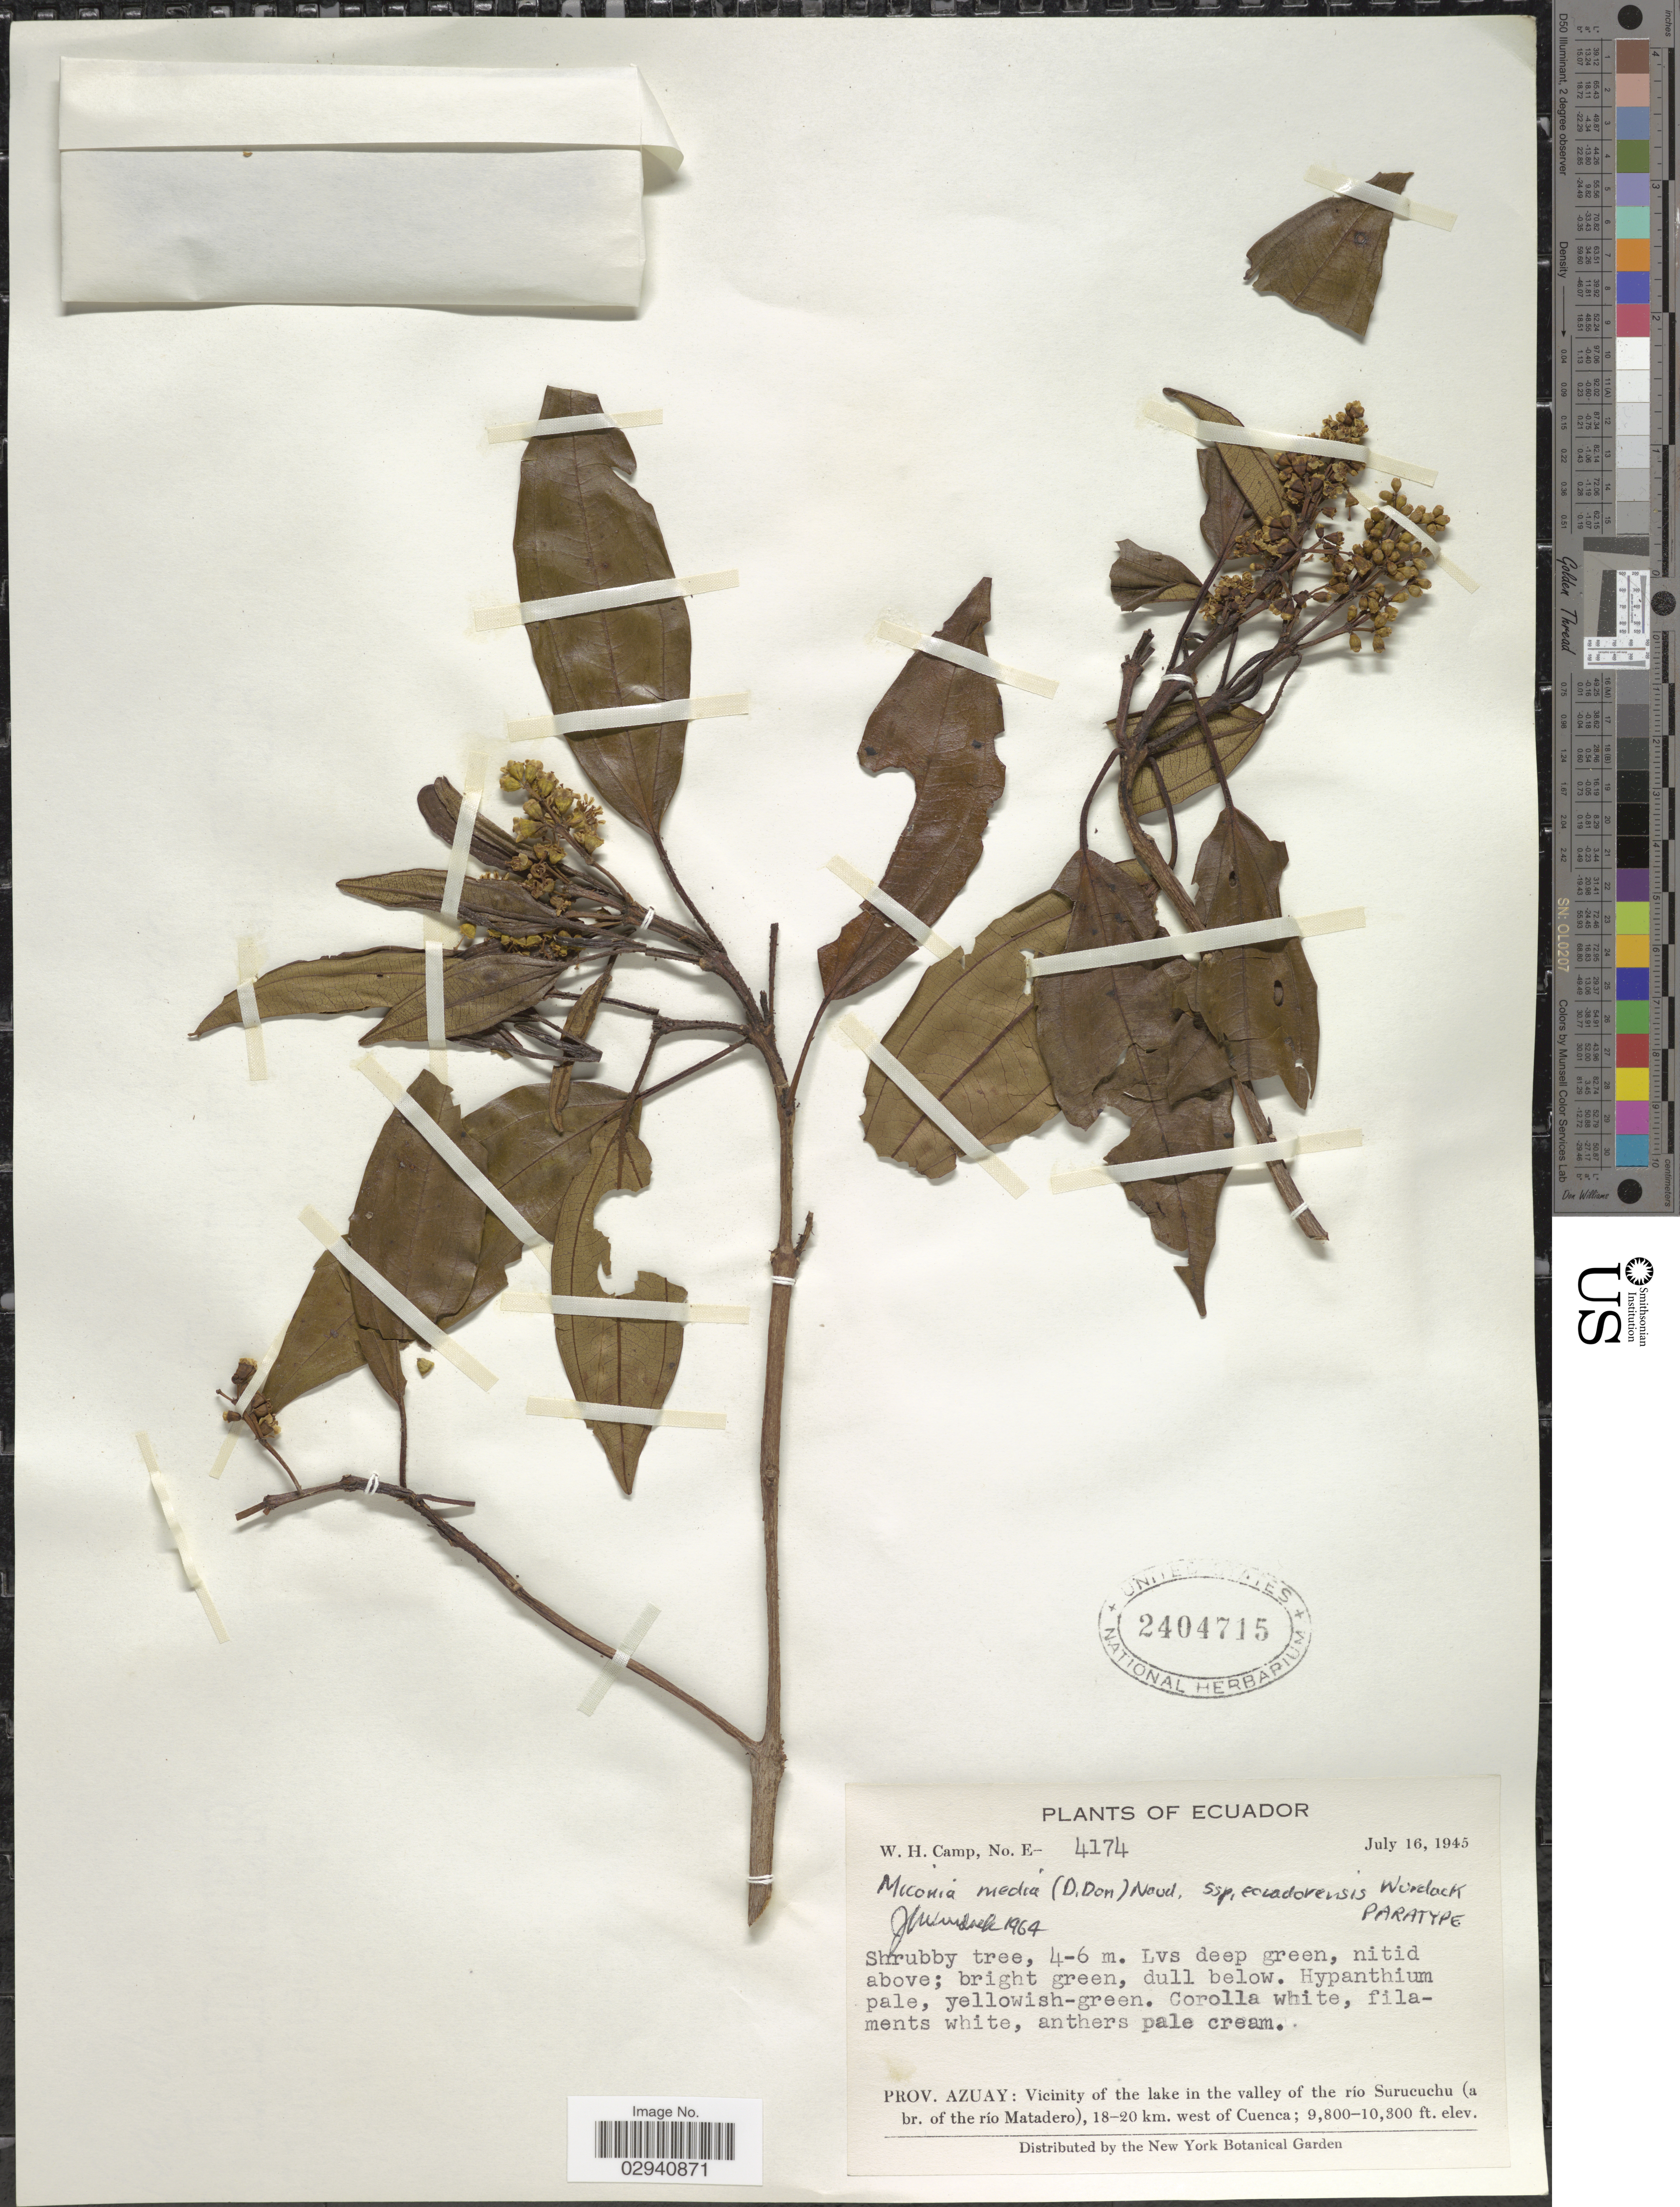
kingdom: Plantae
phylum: Tracheophyta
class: Magnoliopsida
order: Myrtales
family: Melastomataceae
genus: Miconia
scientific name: Miconia media subsp. ecuadorensis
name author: Wurdack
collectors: W. H. Camp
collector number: E-4174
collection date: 1945-07-16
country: Ecuador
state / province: Azuay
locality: Vicinity of the lake in the valley of the río Surucuchu (a br. of the río Matadero), 18-20 km. west of Cuenca.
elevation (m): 2987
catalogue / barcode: US 2404715